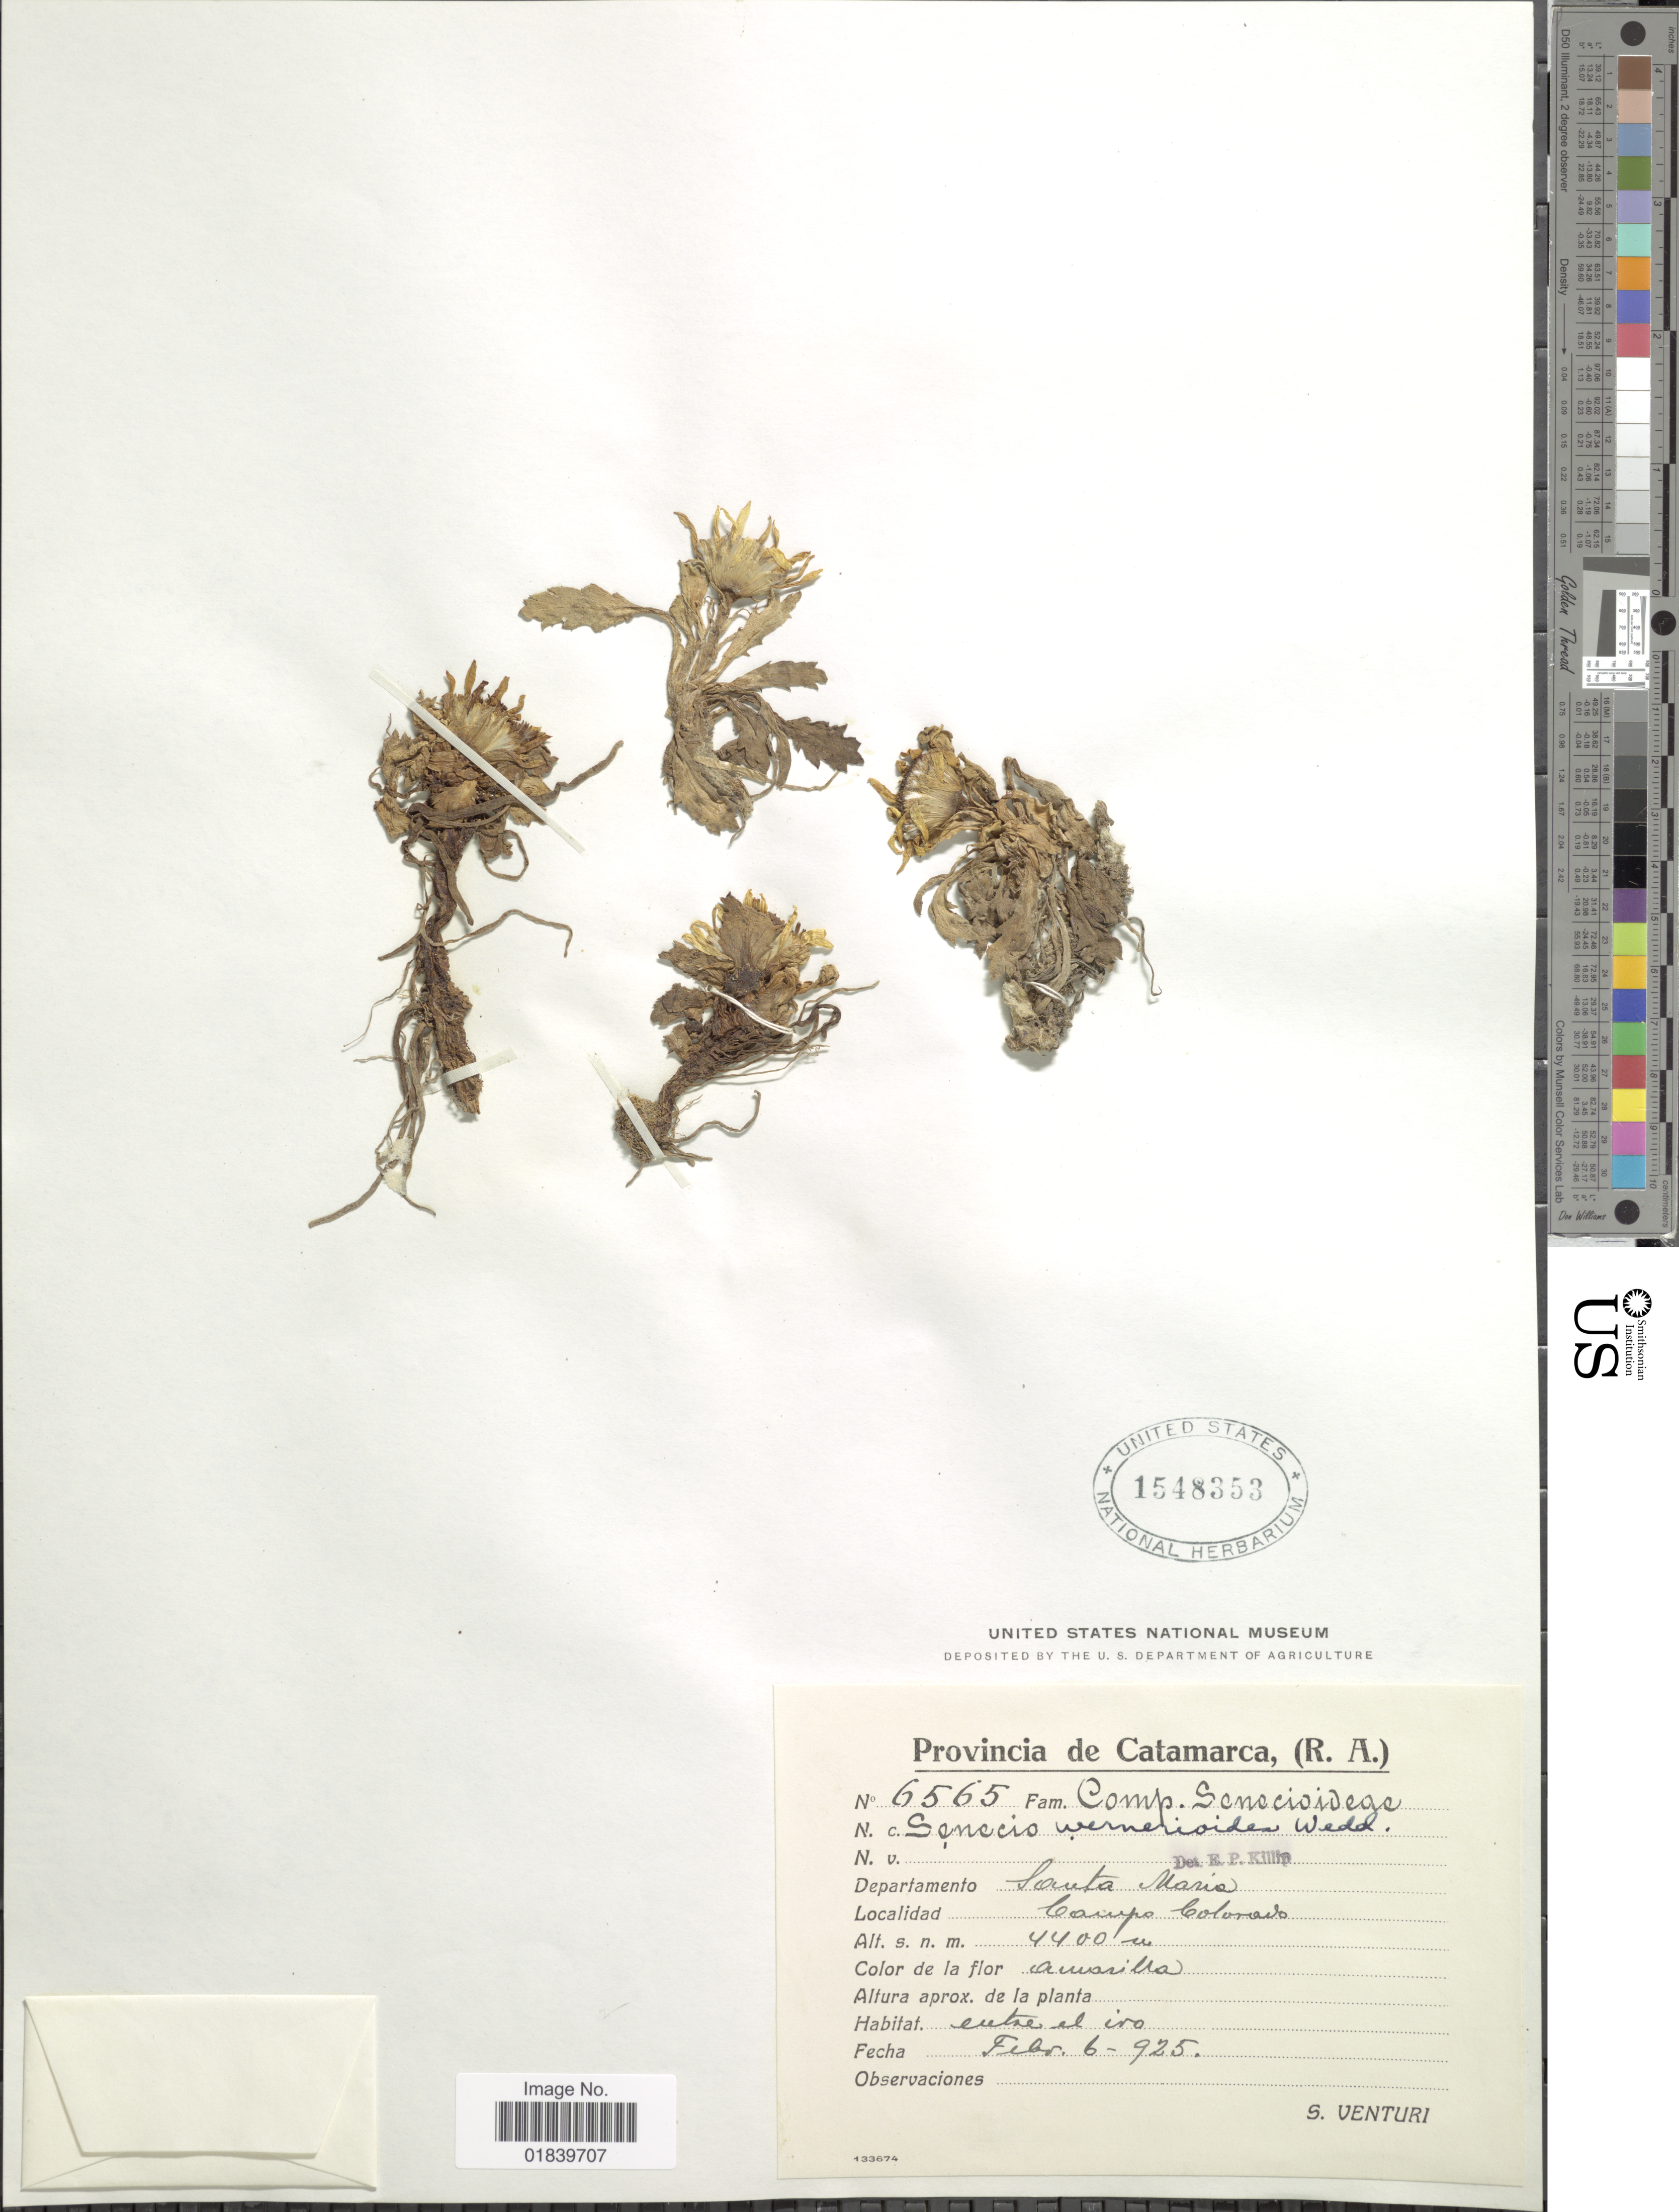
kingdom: Plantae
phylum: Tracheophyta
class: Magnoliopsida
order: Asterales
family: Asteraceae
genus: Senecio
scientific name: Senecio wernerioides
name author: Wedd.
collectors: S. Venturi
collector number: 6565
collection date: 1925-02-06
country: Argentina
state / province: Catamarca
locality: Provincia de Catamarca, ( R. A). Departamento Santa Maria, Campo Colorado.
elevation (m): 4400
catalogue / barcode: US 1548353